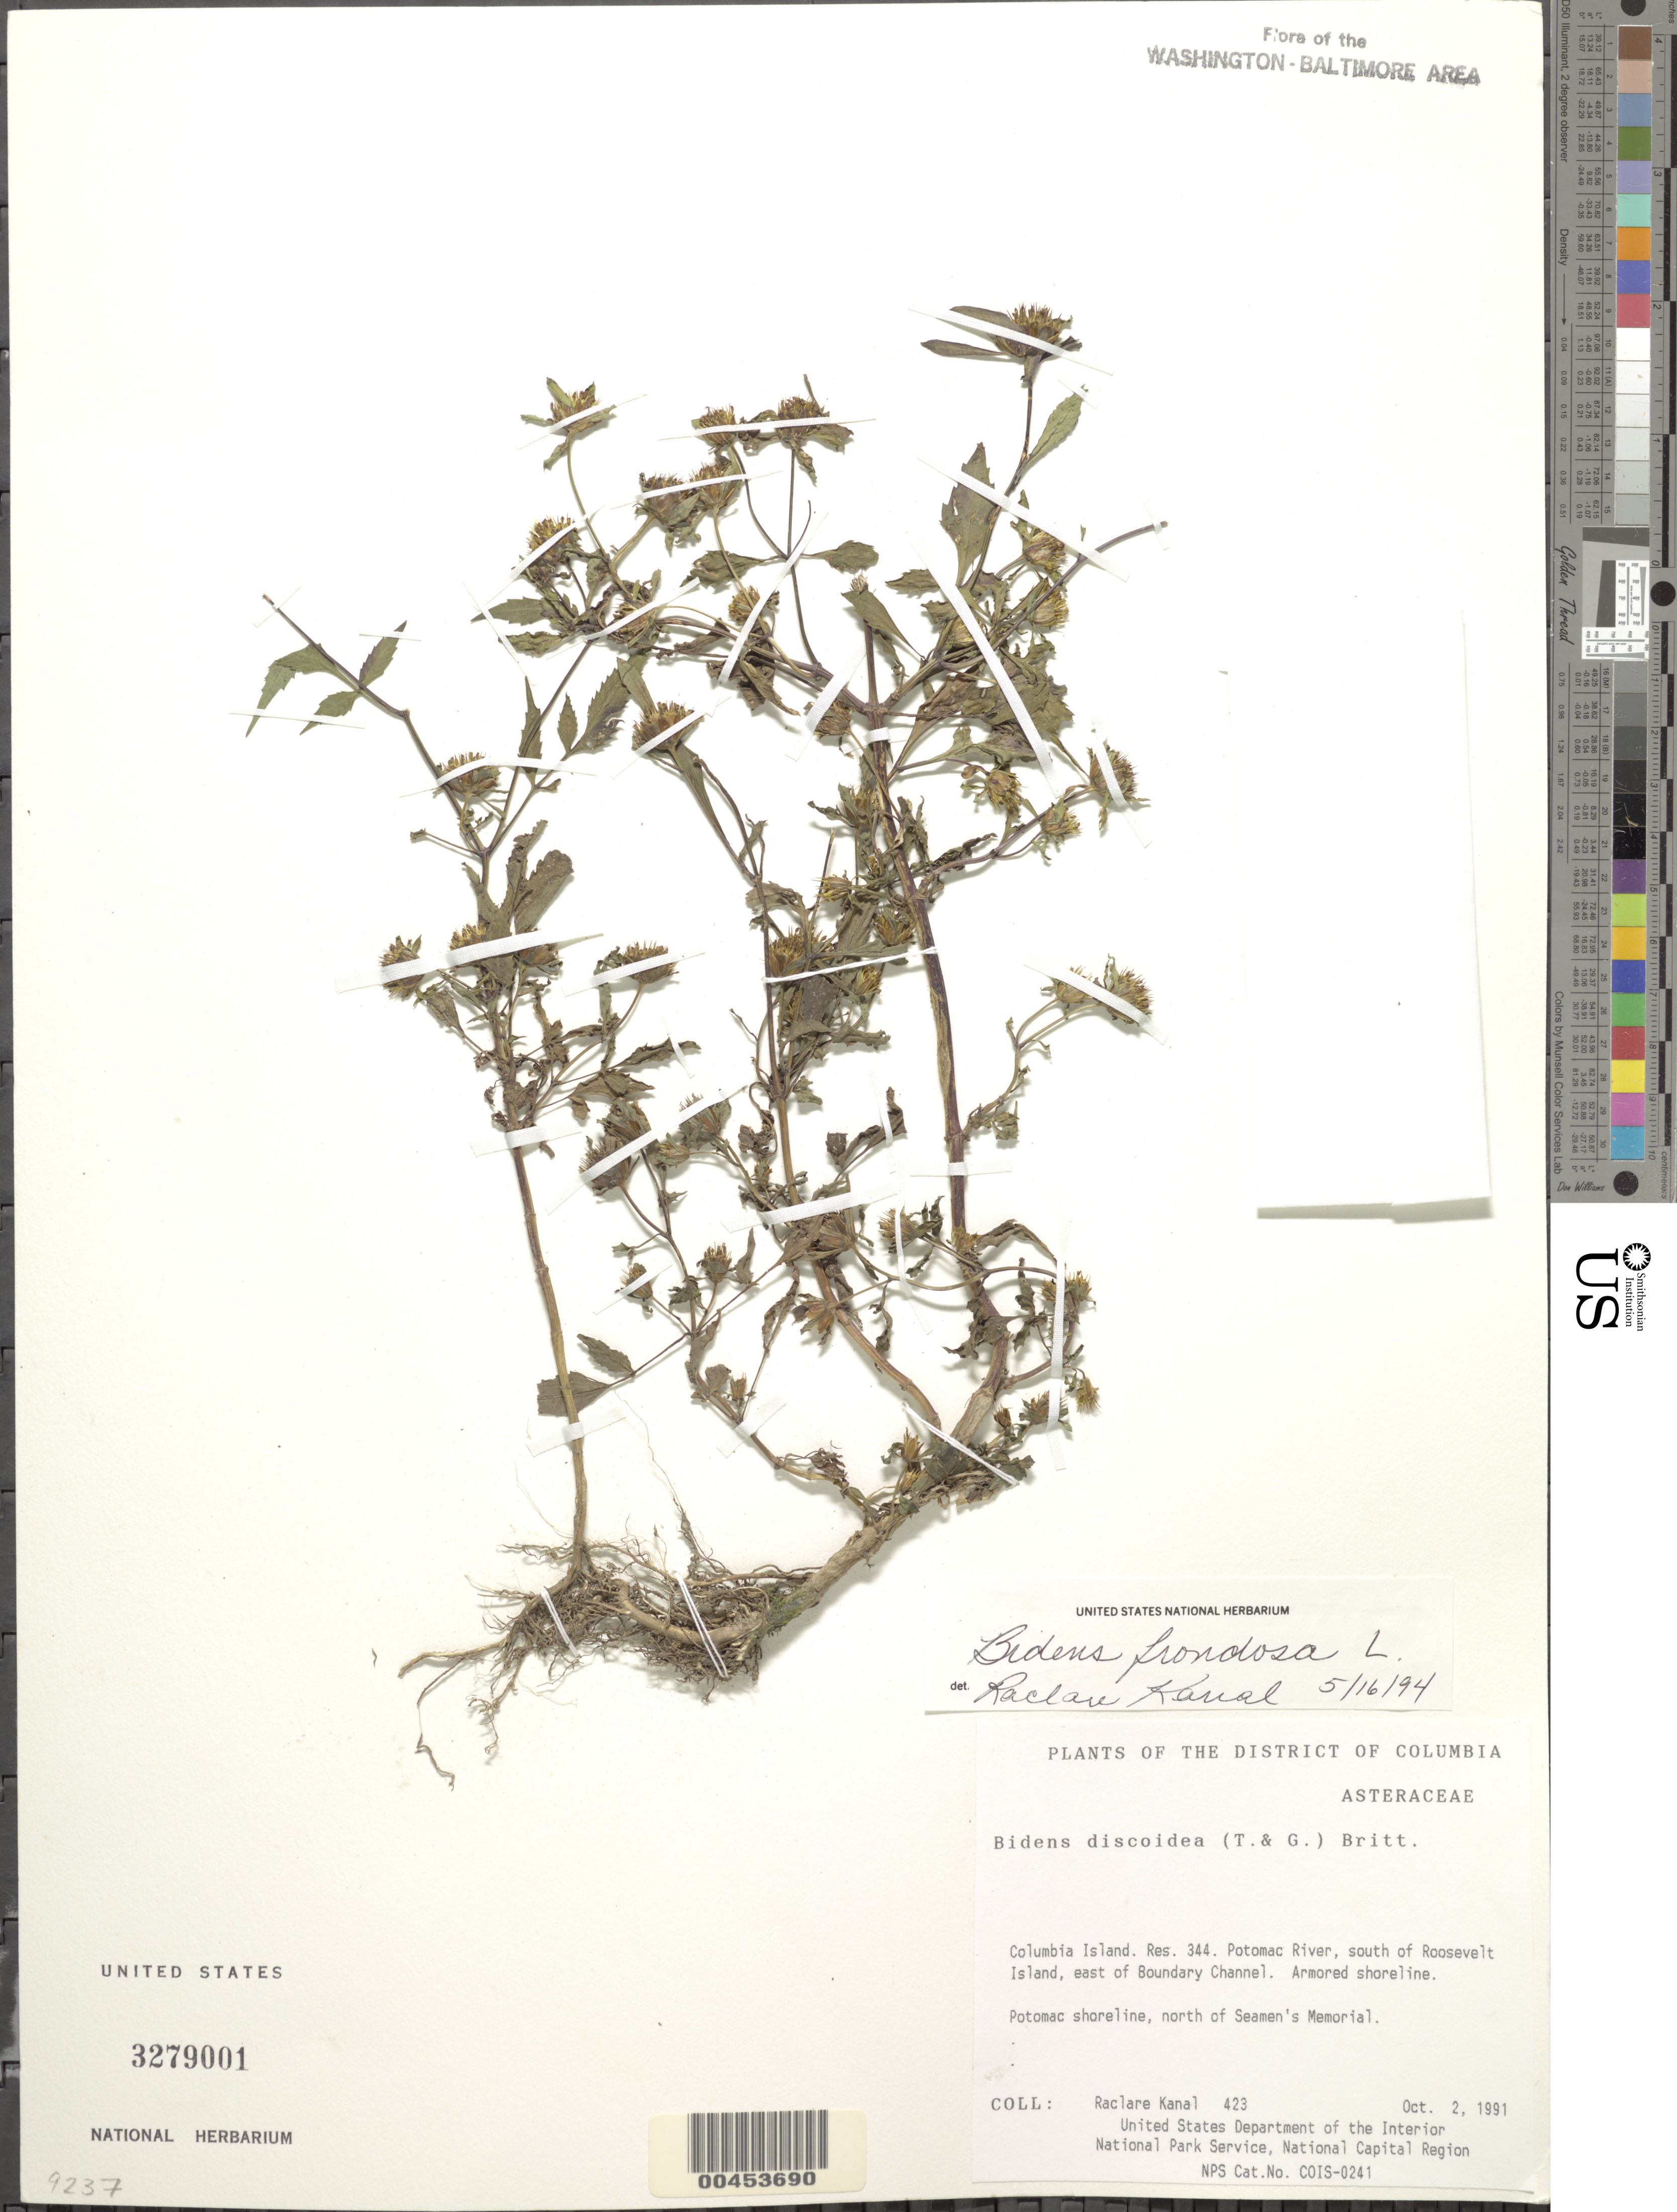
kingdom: Plantae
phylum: Tracheophyta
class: Magnoliopsida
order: Asterales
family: Asteraceae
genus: Bidens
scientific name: Bidens discoidea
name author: (Torr. & A. Gray) Britton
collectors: R. Kanal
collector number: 423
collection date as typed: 02 Oct 1991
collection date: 1991-10-02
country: United States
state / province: District of Columbia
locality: Columbia Island, Res 344, Potomac River, S of Roosevelt Island, E of Boundary Channel, N of Seamen's Memorial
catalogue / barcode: US 3279001